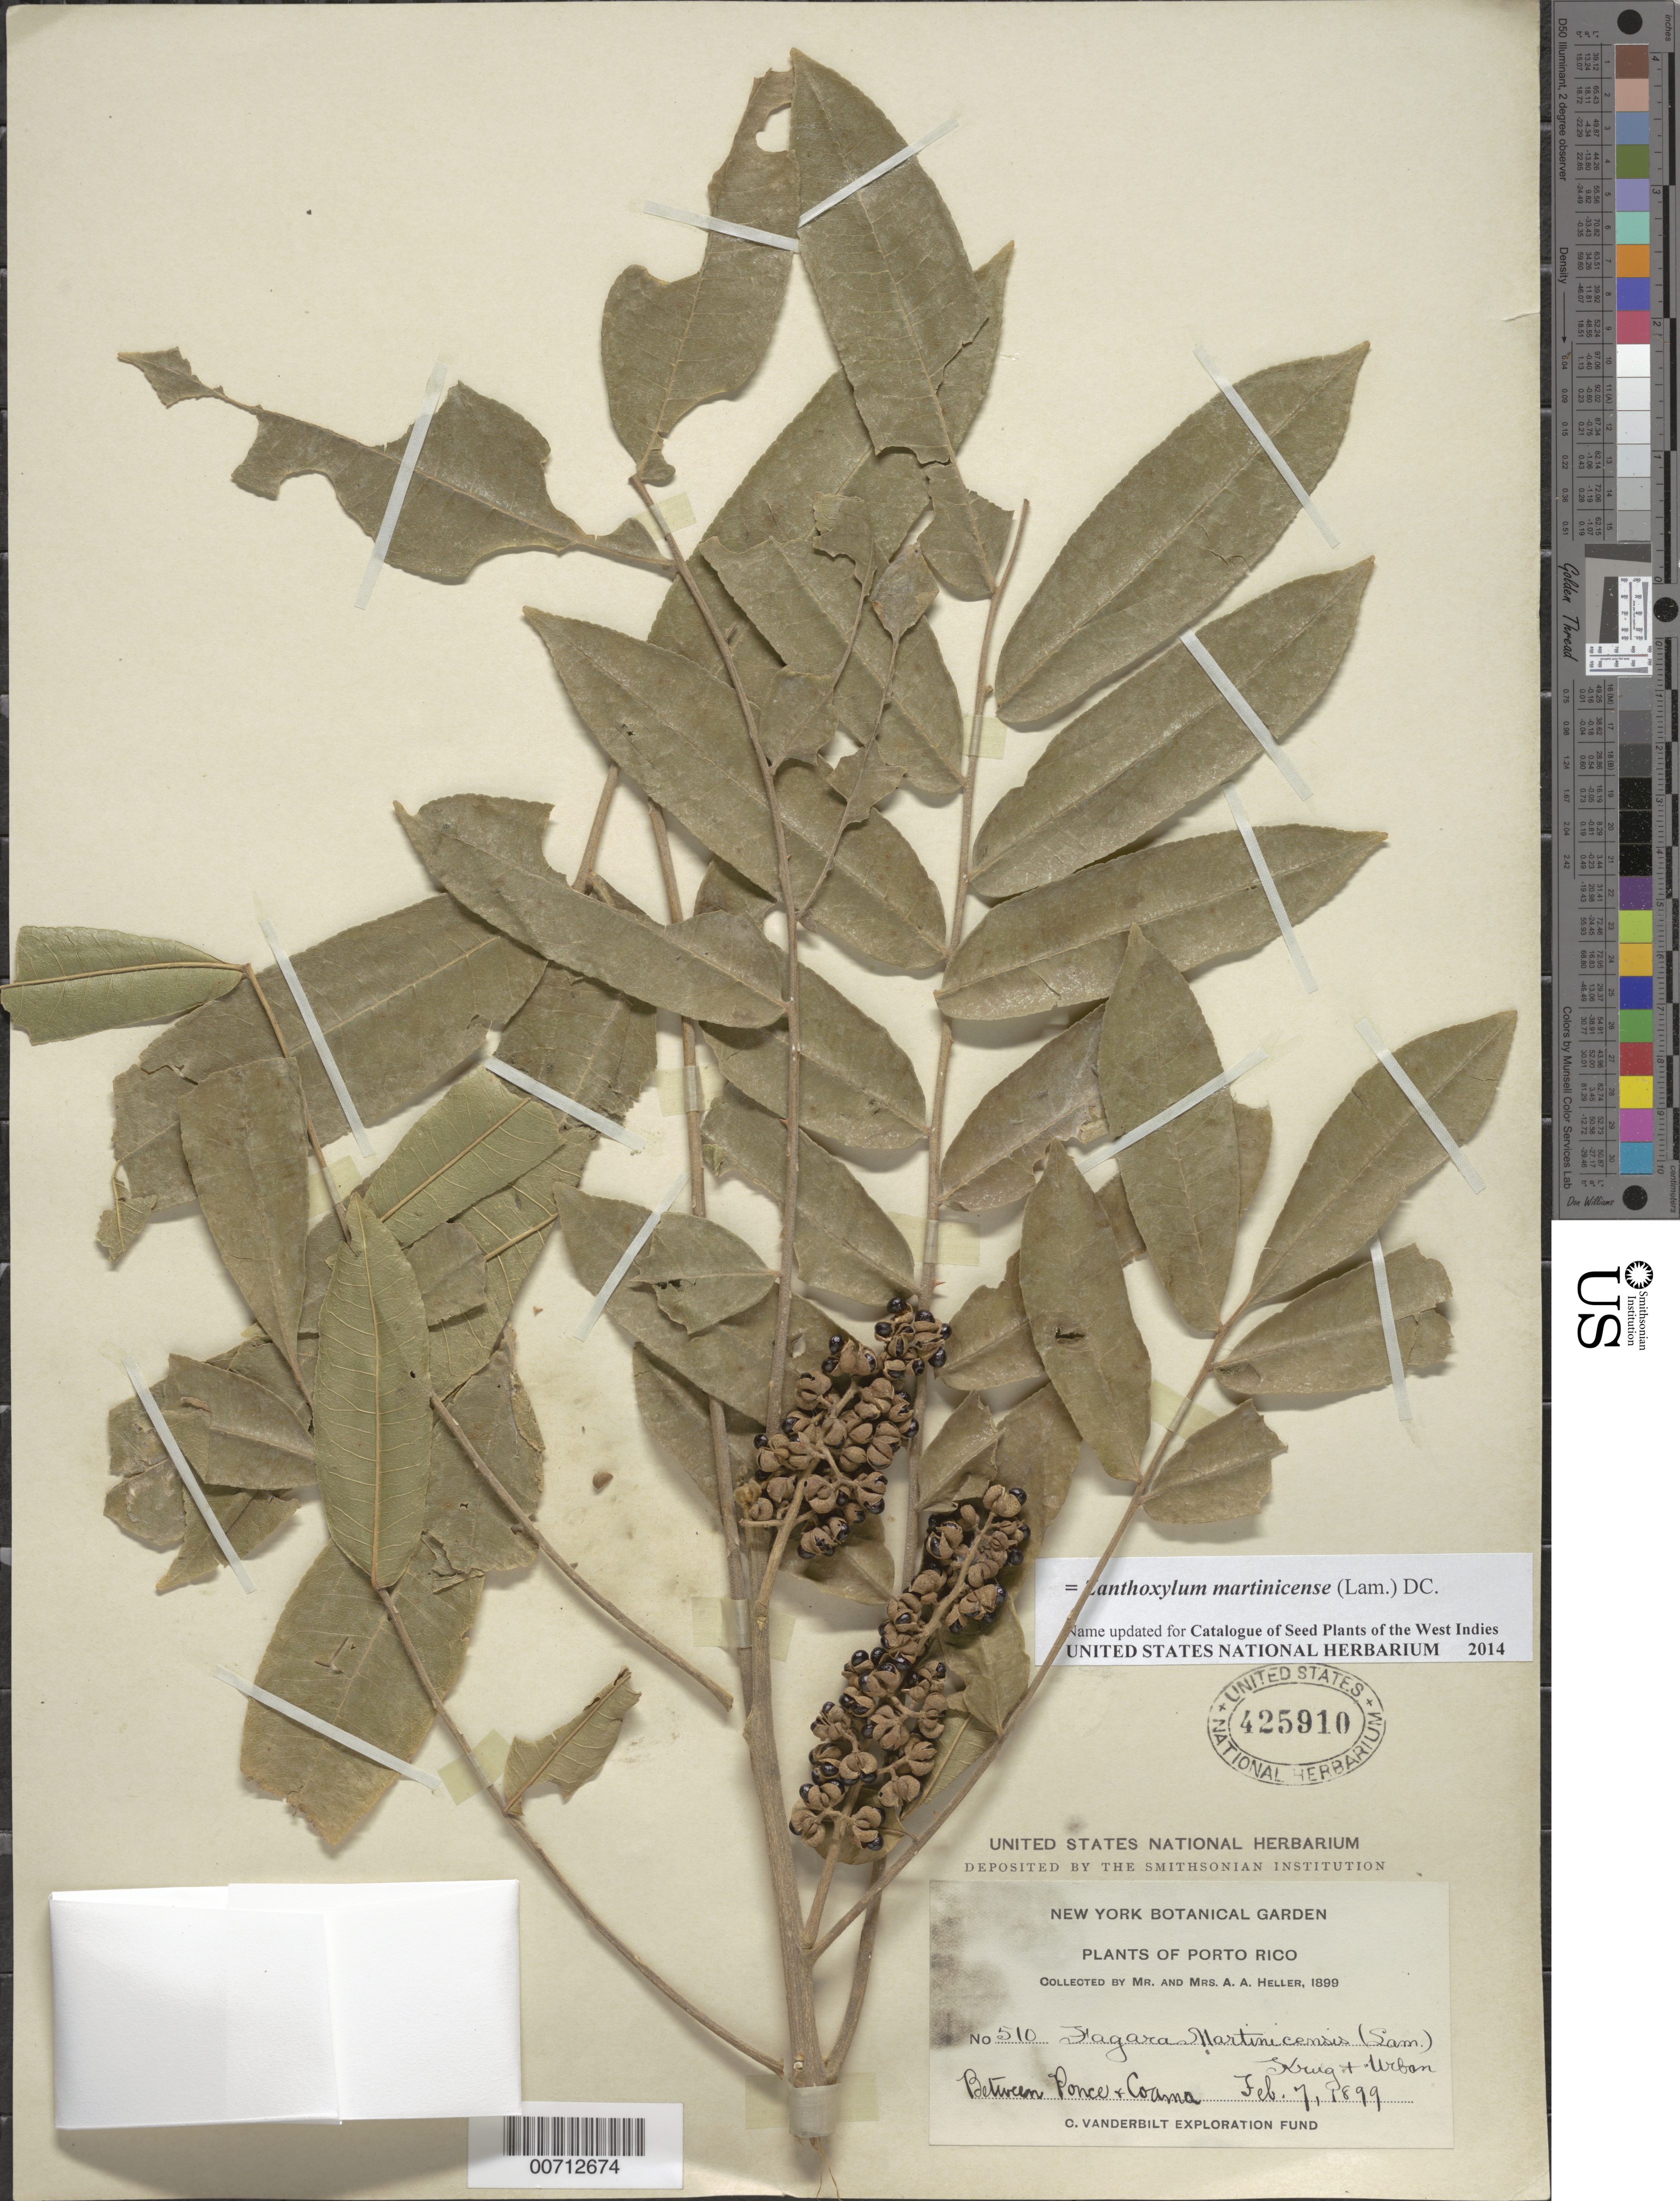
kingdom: Plantae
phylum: Tracheophyta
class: Magnoliopsida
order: Sapindales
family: Rutaceae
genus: Zanthoxylum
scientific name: Zanthoxylum martinicense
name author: (Lam.) DC.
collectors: A. A. Heller & -- Heller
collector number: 510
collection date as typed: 07 Feb 1899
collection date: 1899-02-07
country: Puerto Rico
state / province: Ponce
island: Greater Antilles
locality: Ponce & Coama, btw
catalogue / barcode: US 425910